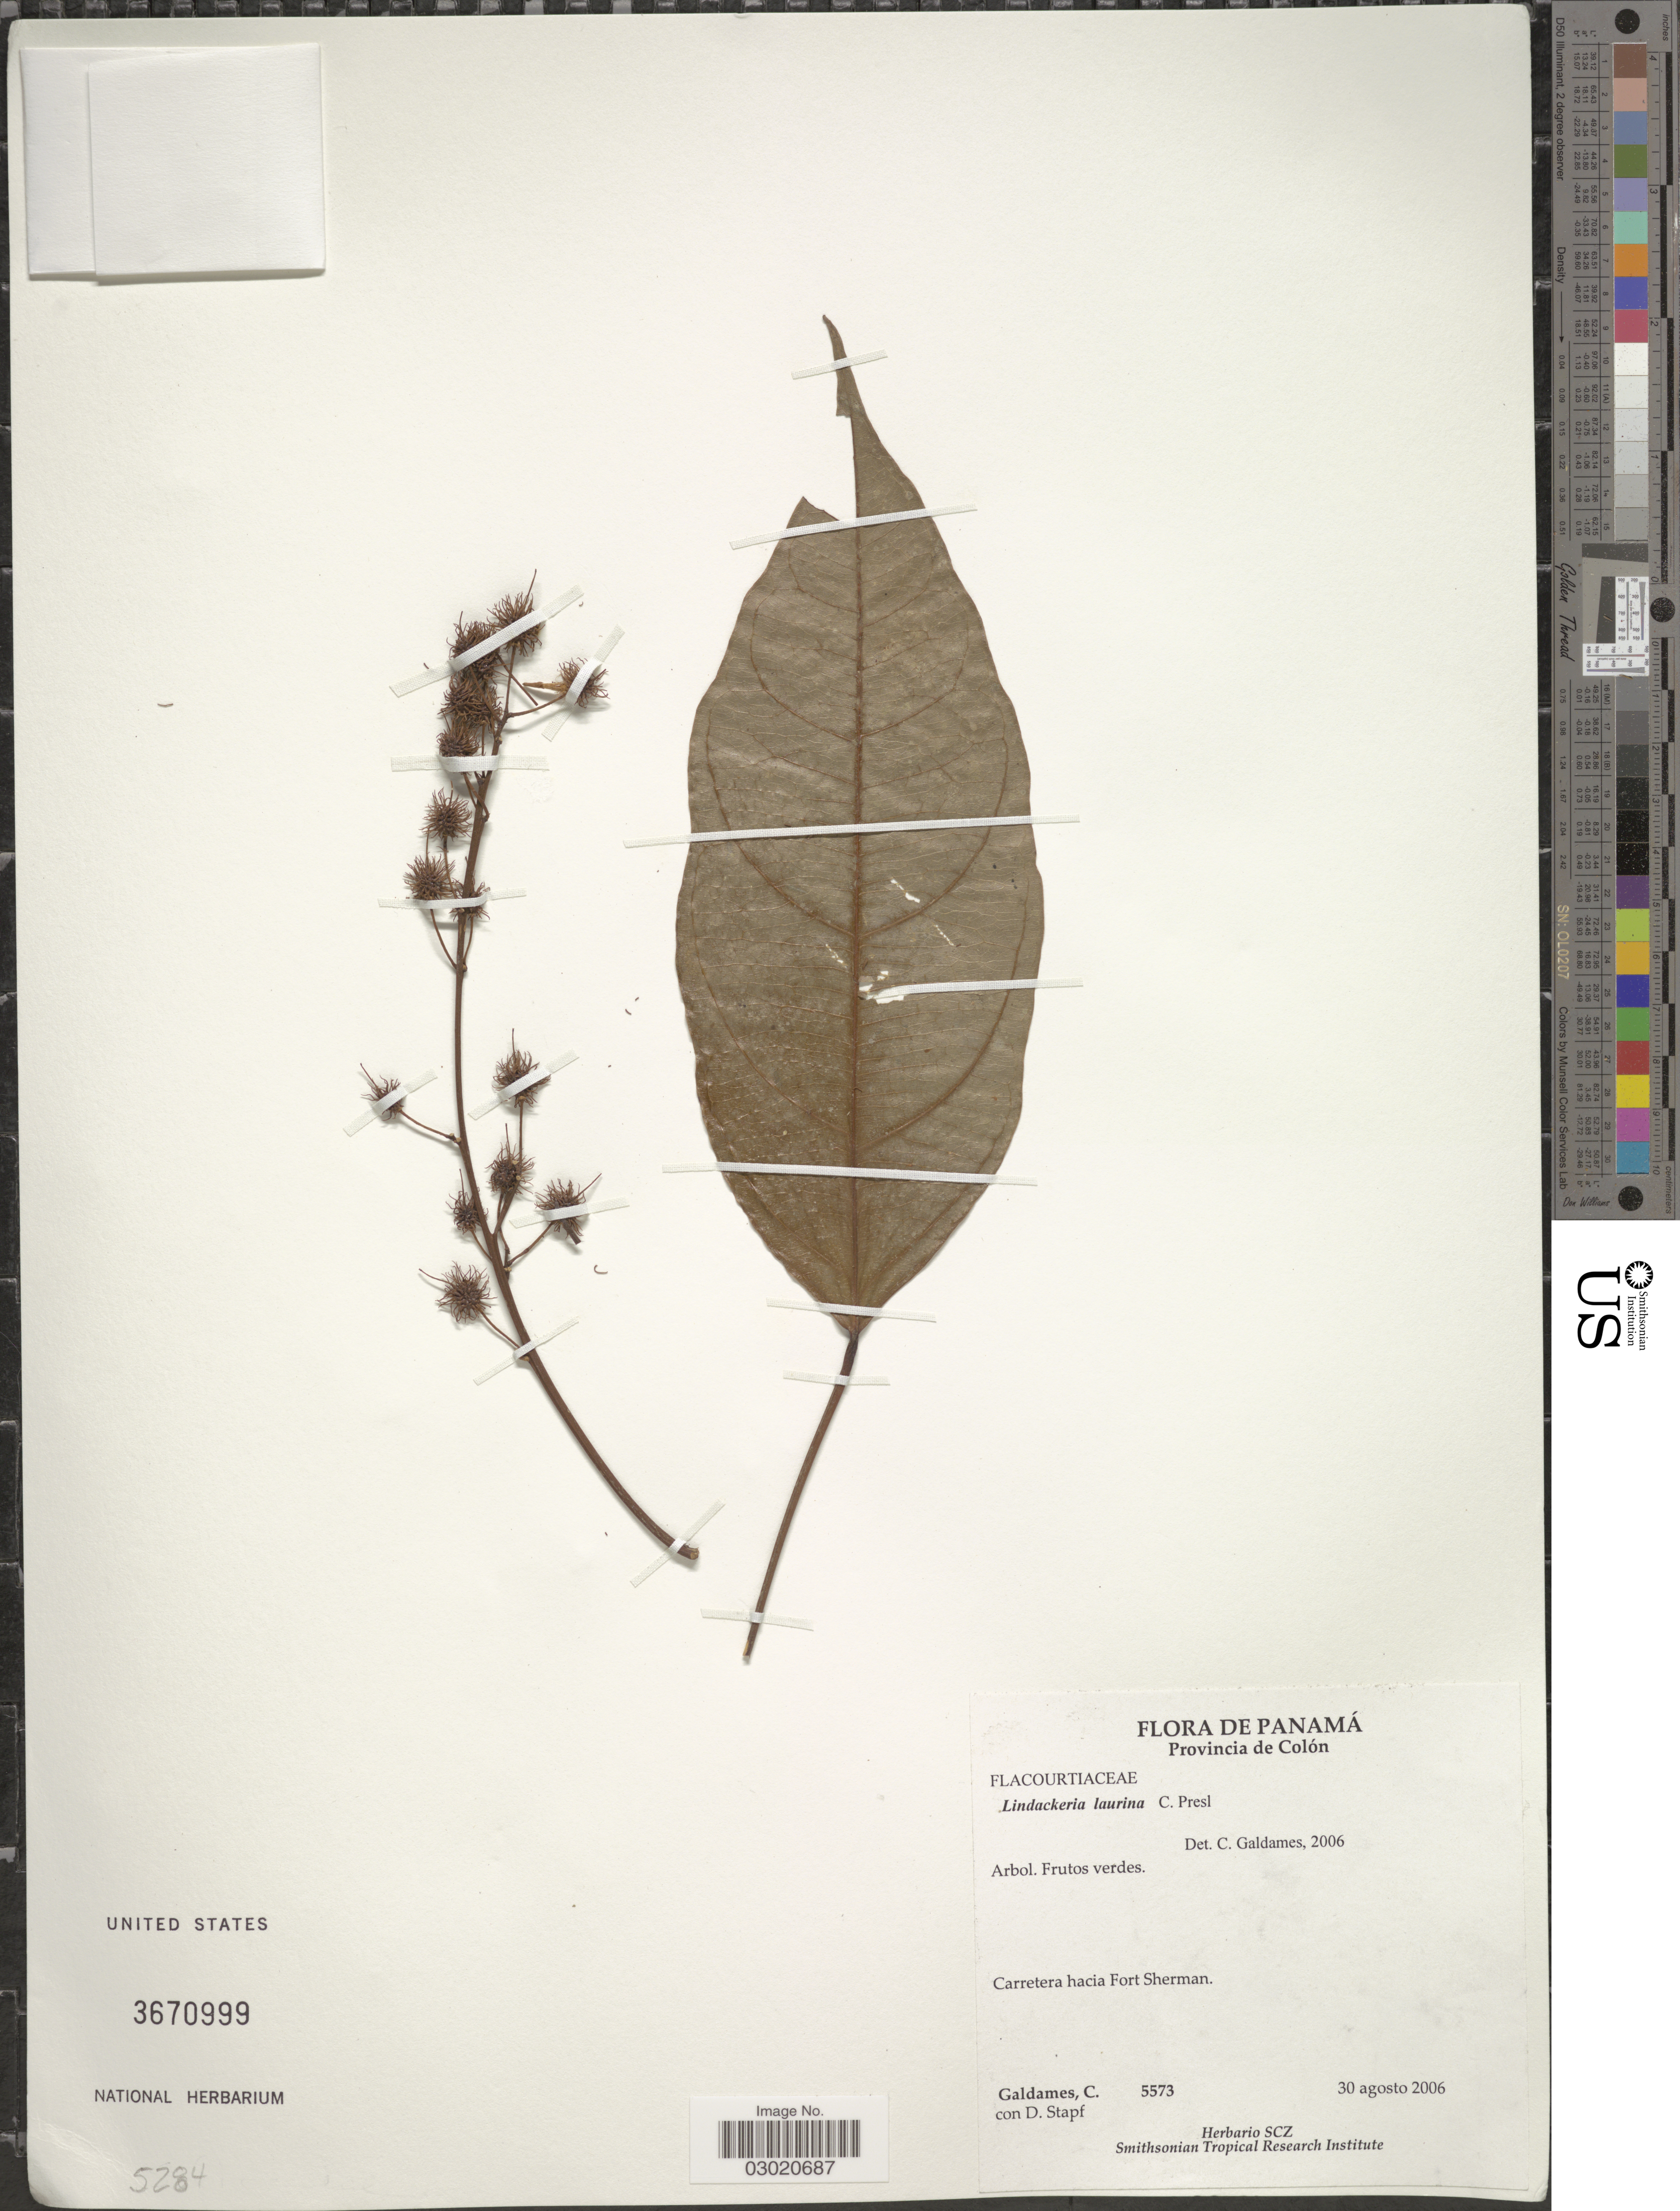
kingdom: Plantae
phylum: Tracheophyta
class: Magnoliopsida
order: Malpighiales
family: Achariaceae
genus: Lindackeria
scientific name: Lindackeria laurina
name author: C. Presl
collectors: C. Galdames & D. Stapf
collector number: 5573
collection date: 2006-08-30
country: Ecuador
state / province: Colón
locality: Carretera hacia Fort Sherman.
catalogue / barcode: US 3670999